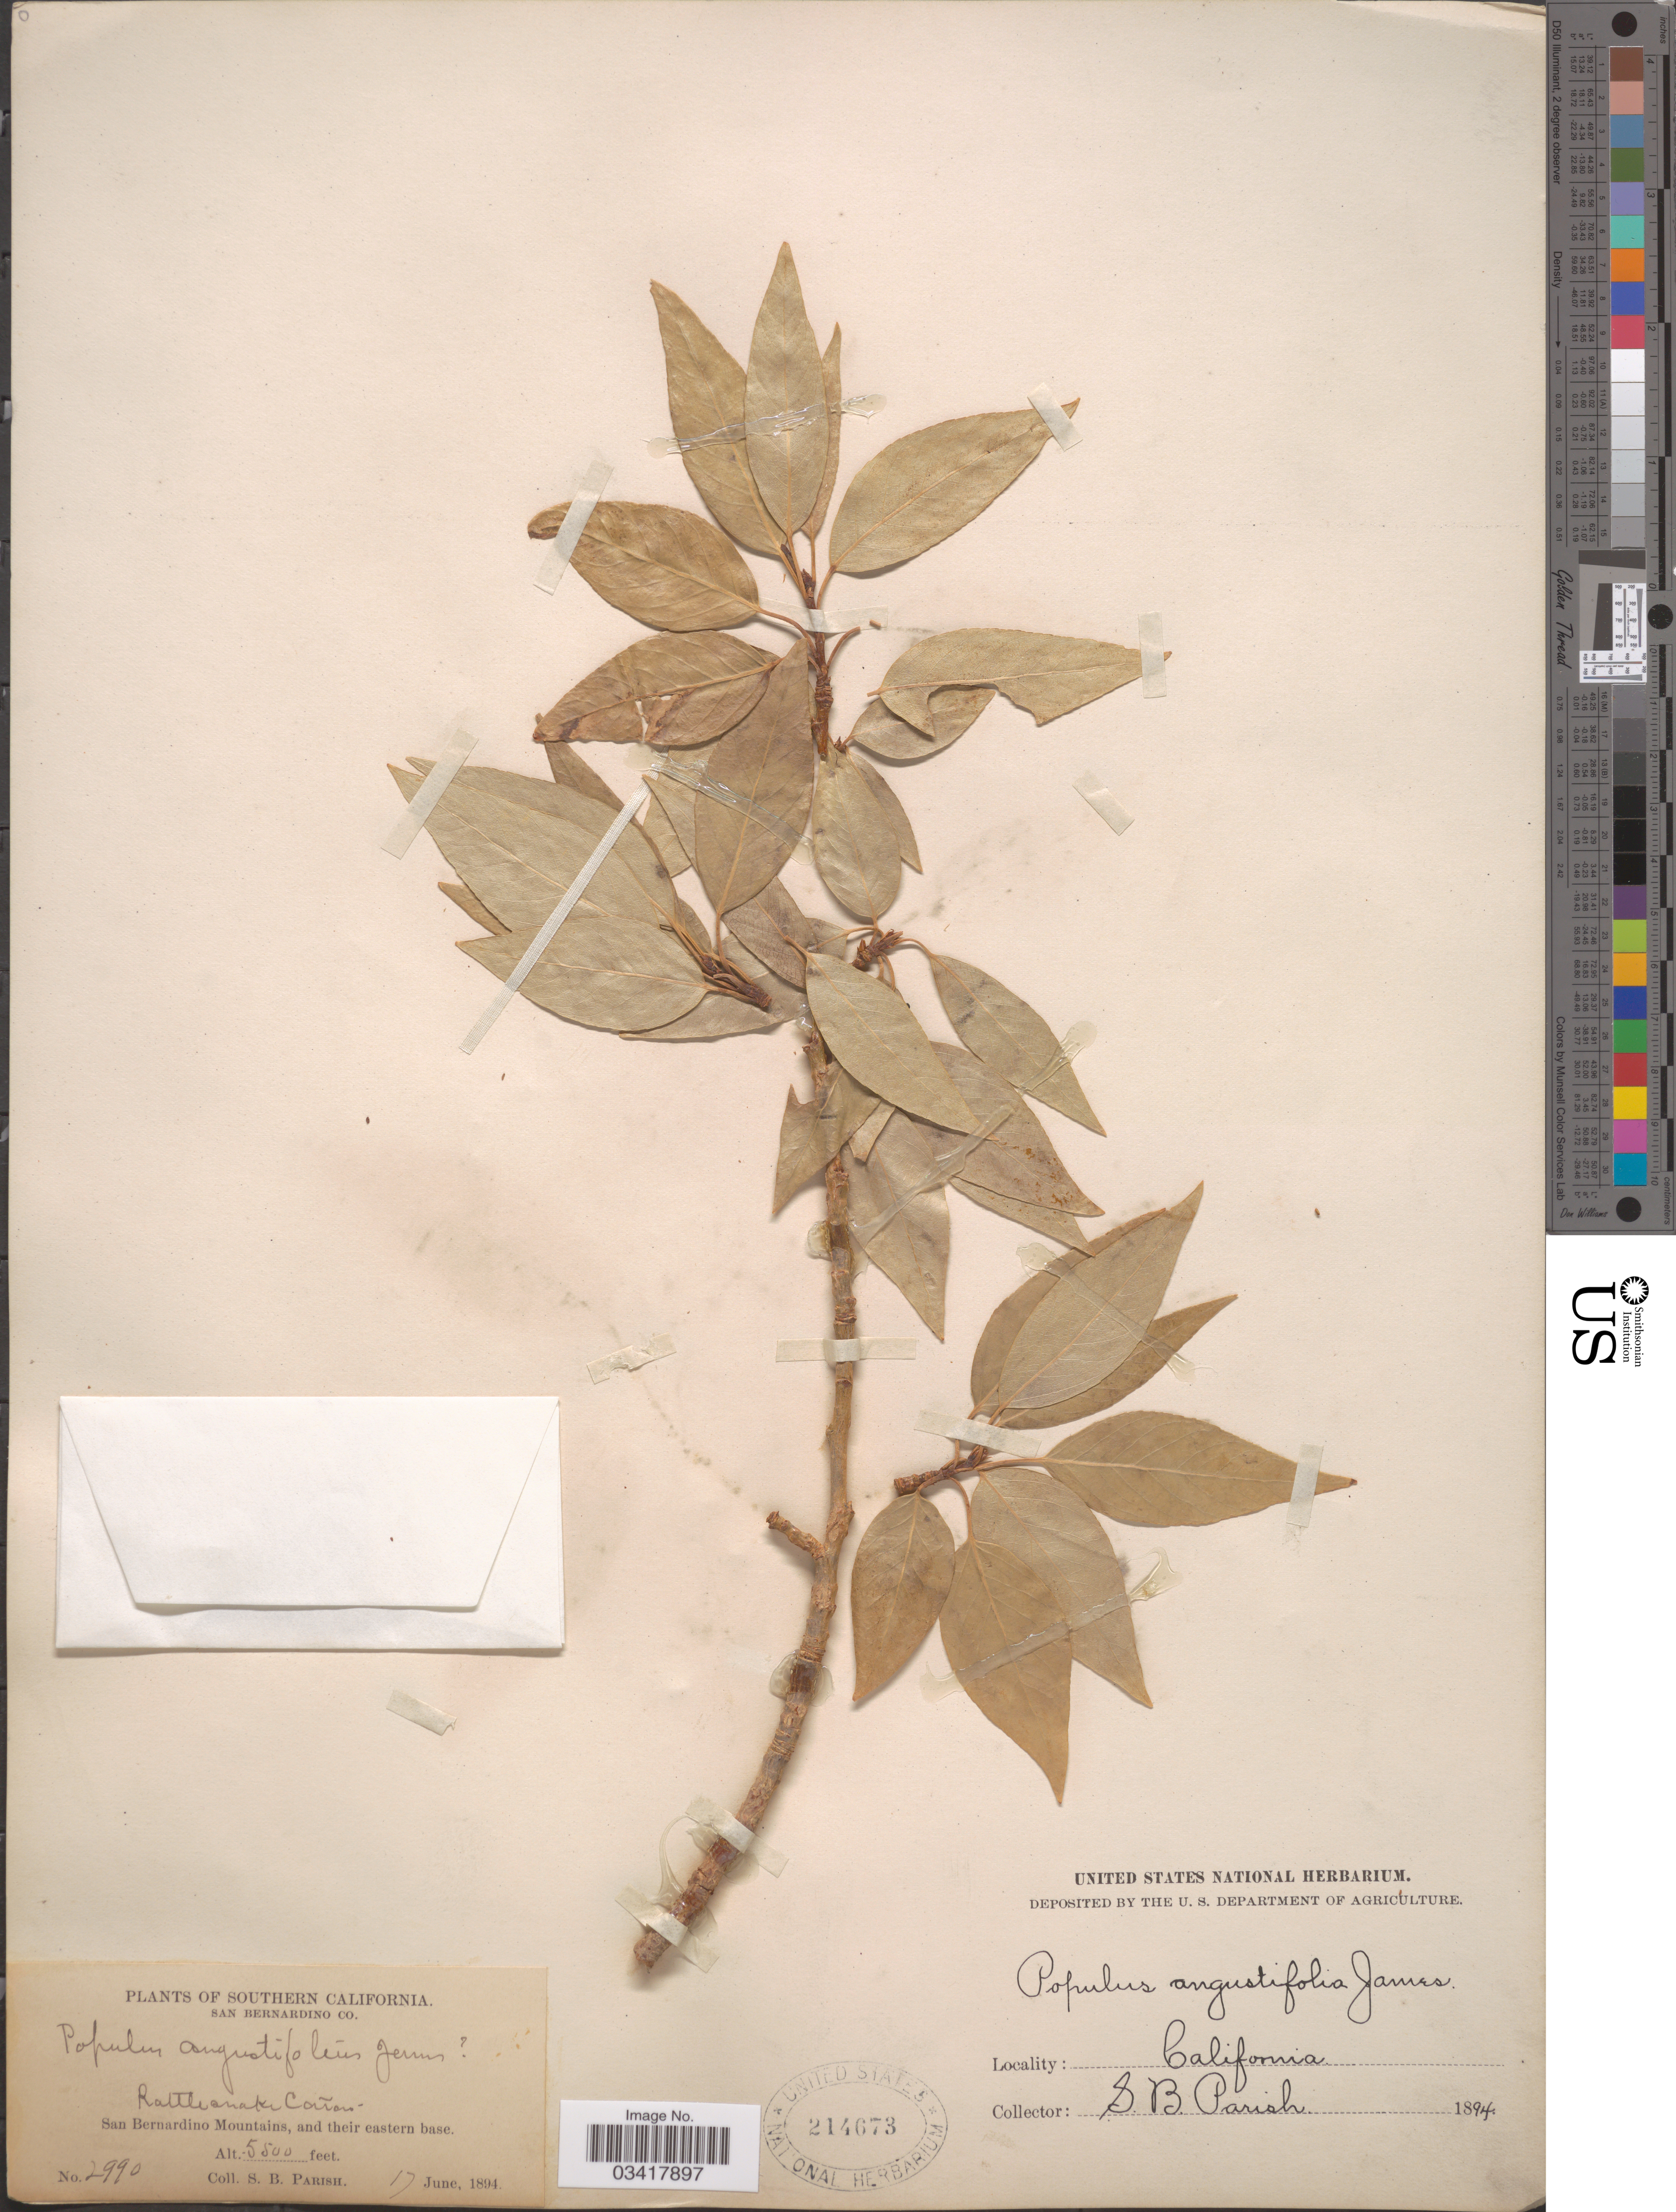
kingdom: Plantae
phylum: Tracheophyta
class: Magnoliopsida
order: Malpighiales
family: Salicaceae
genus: Populus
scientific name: Populus trichocarpa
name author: Torr. & A. Gray ex W. Hook.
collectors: S. B. Parish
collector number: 2990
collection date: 1894-06-17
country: United States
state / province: California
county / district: San Bernardino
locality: Southern California. San Bernardino Co. Rattlesnake Cañon. San Bernardino Mountains, and their eastern base.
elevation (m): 1676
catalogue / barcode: US 214673